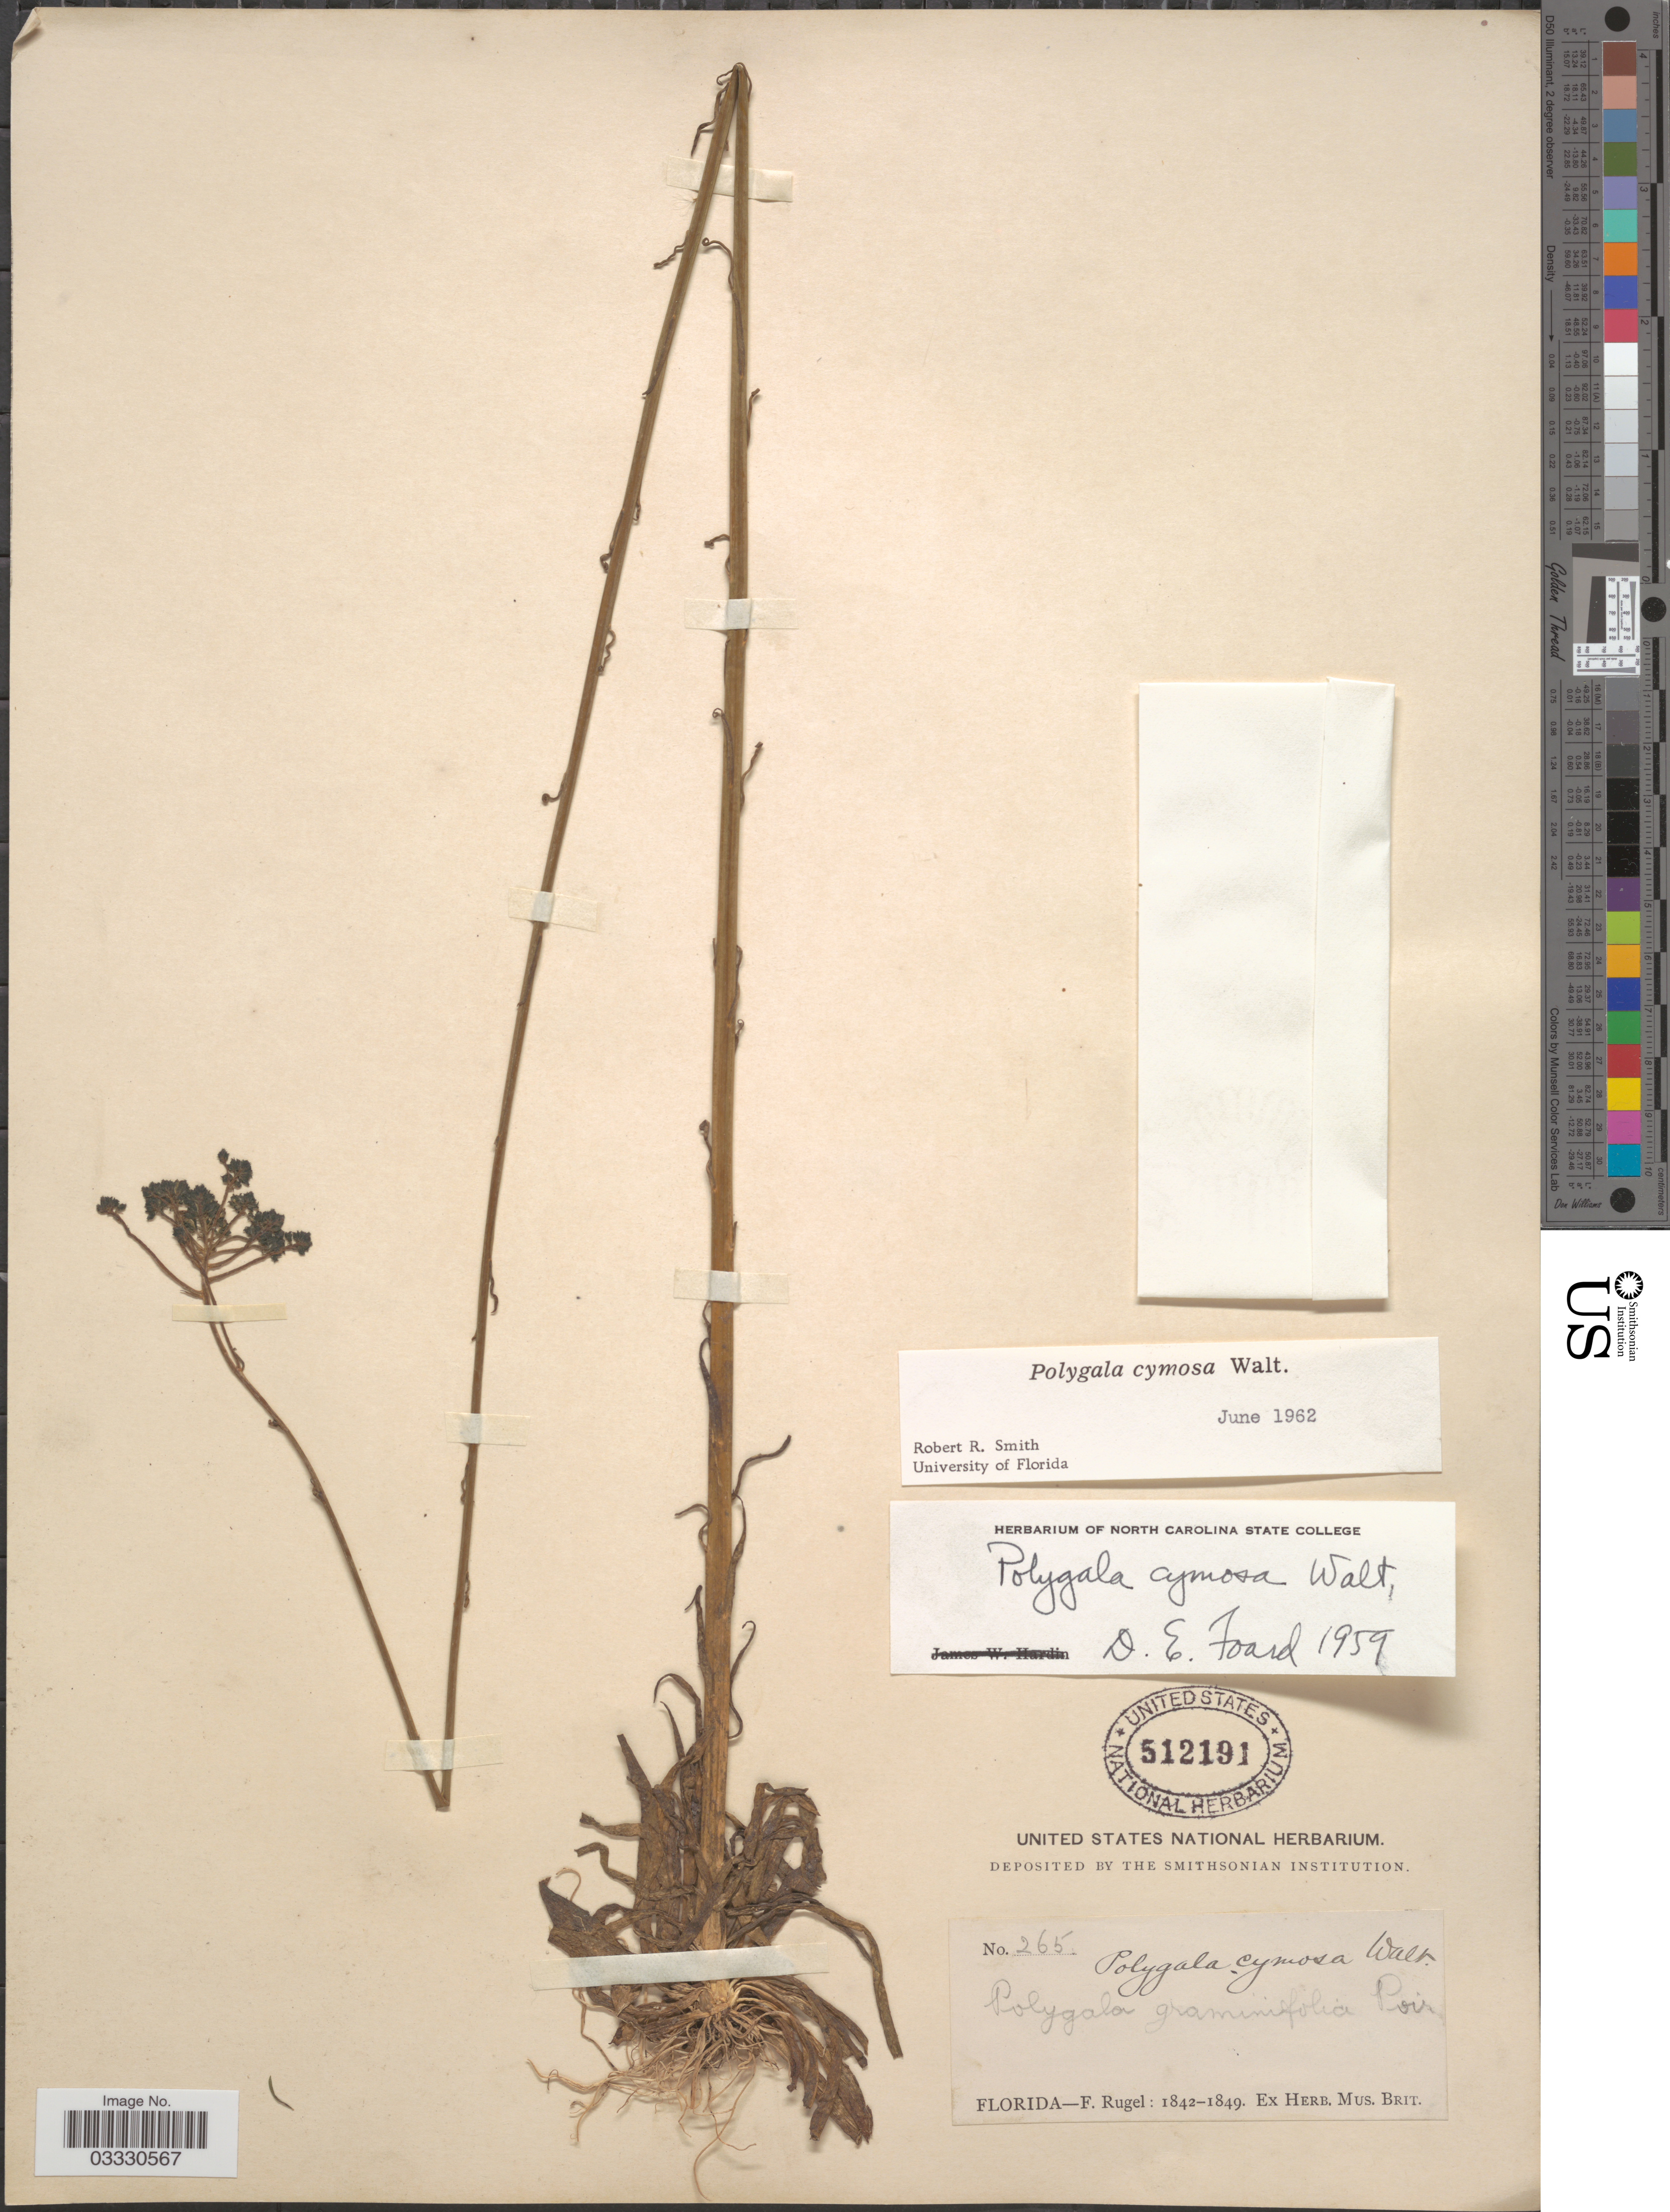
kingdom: Plantae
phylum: Tracheophyta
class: Magnoliopsida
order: Fabales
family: Polygalaceae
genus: Polygala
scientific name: Polygala cymosa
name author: Walter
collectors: F. Rugel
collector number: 265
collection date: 1842/1849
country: United States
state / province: Florida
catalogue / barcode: US 512191